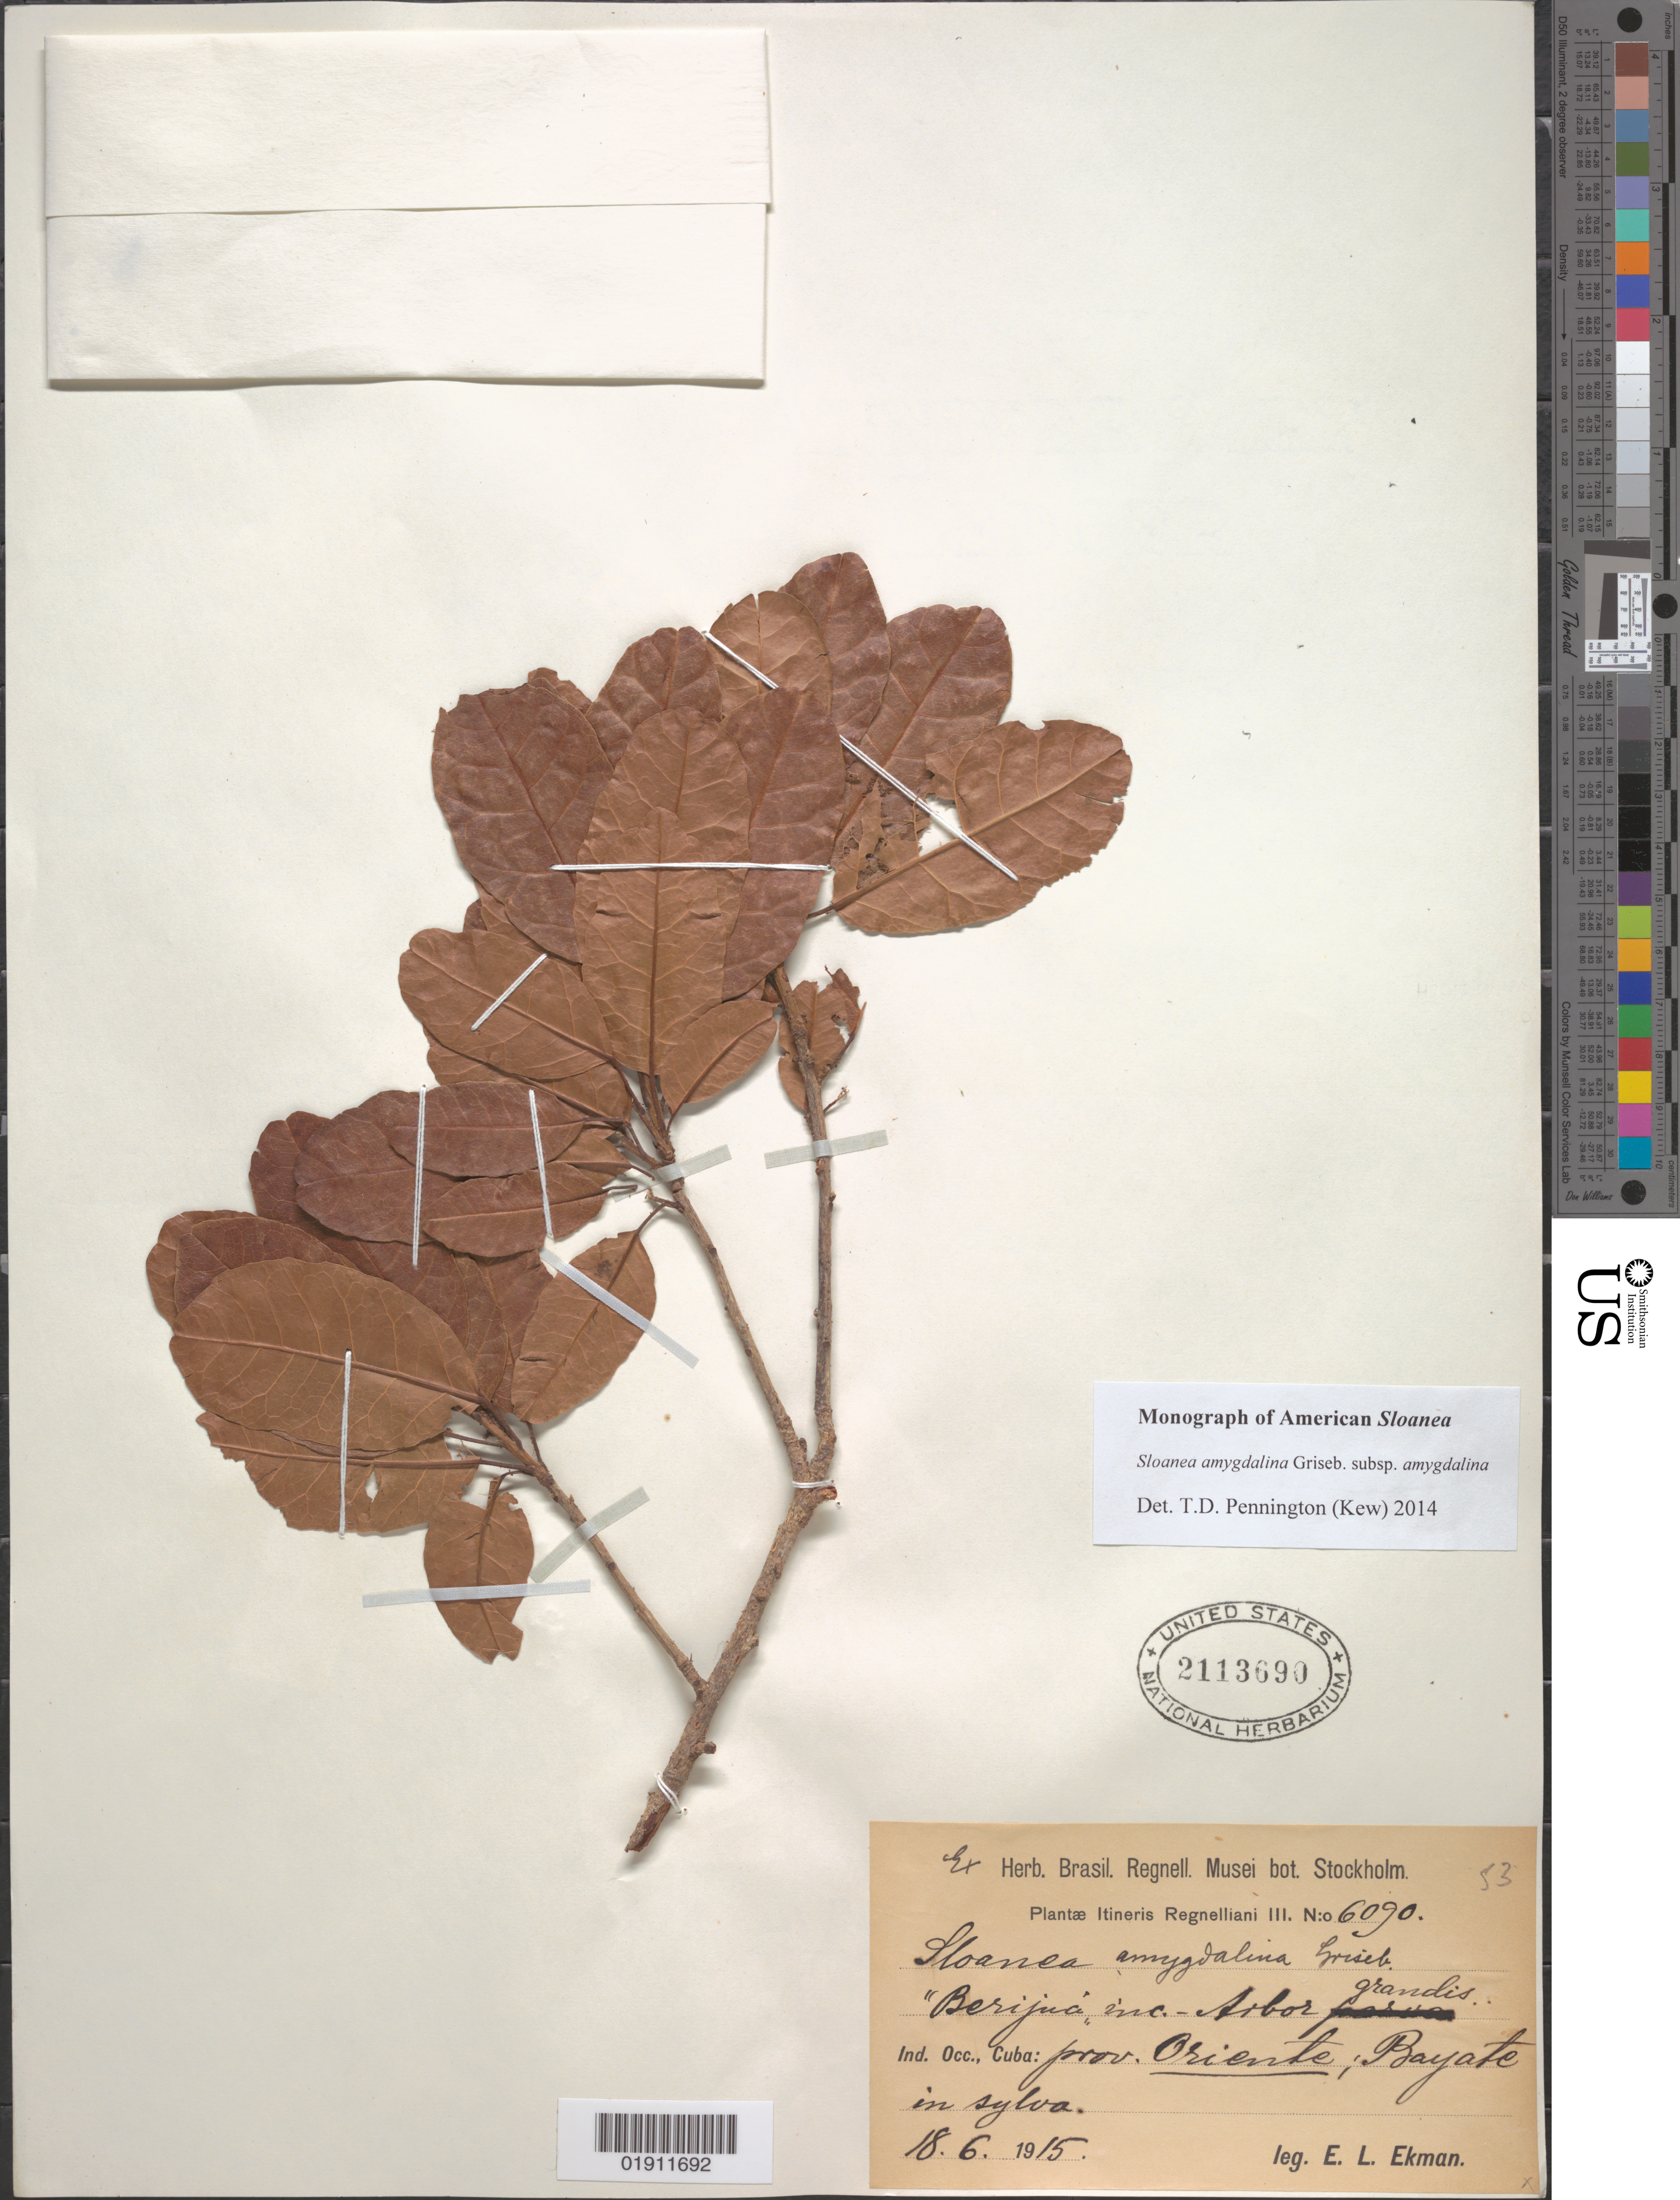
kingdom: Plantae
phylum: Tracheophyta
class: Magnoliopsida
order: Oxalidales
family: Elaeocarpaceae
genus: Sloanea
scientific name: Sloanea amygdalina subsp. amygdalina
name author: Griseb.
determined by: Pennington, T. D., (K)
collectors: E. L. Ekman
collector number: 6090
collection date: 1915-06-18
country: Cuba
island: Cuba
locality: Prov. Oriente, Bayate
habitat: In sylva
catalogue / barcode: US 2113690